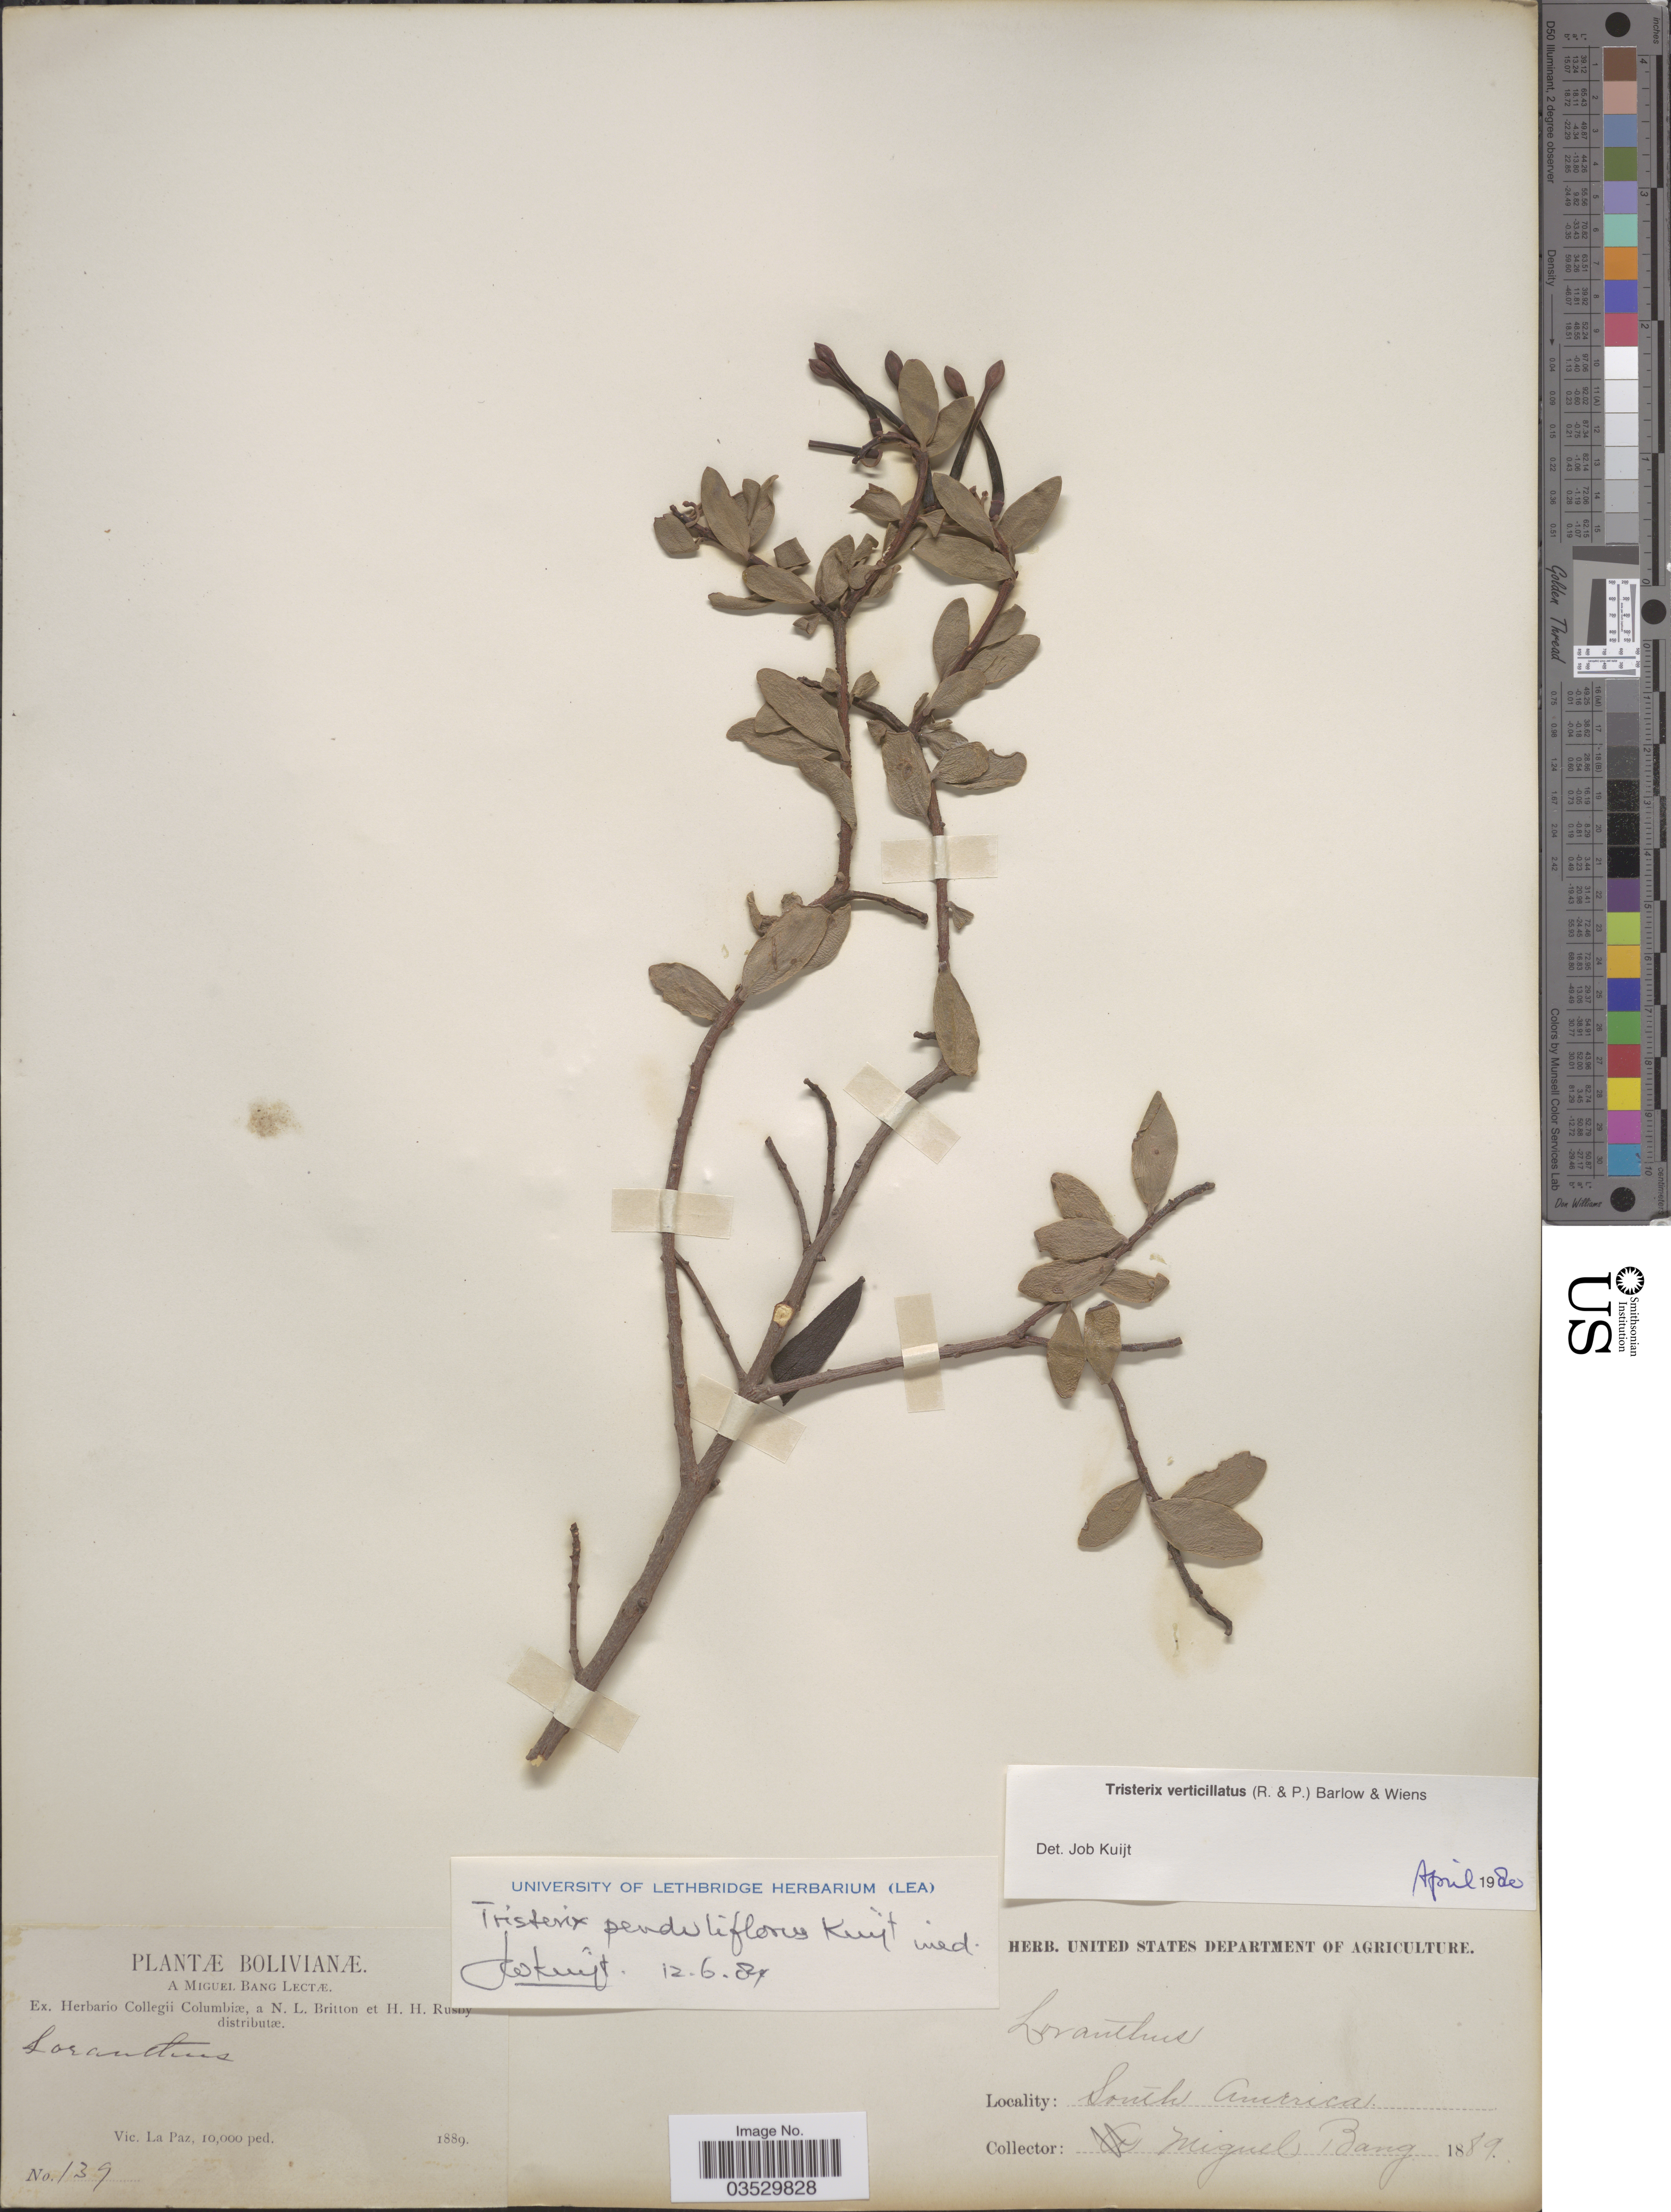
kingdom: Plantae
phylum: Tracheophyta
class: Magnoliopsida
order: Santalales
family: Loranthaceae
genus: Tristerix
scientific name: Tristerix penduliflorus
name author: Kuijt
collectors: M. Bang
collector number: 139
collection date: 1889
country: Bolivia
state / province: La Paz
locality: Vic. La Paz.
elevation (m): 3048